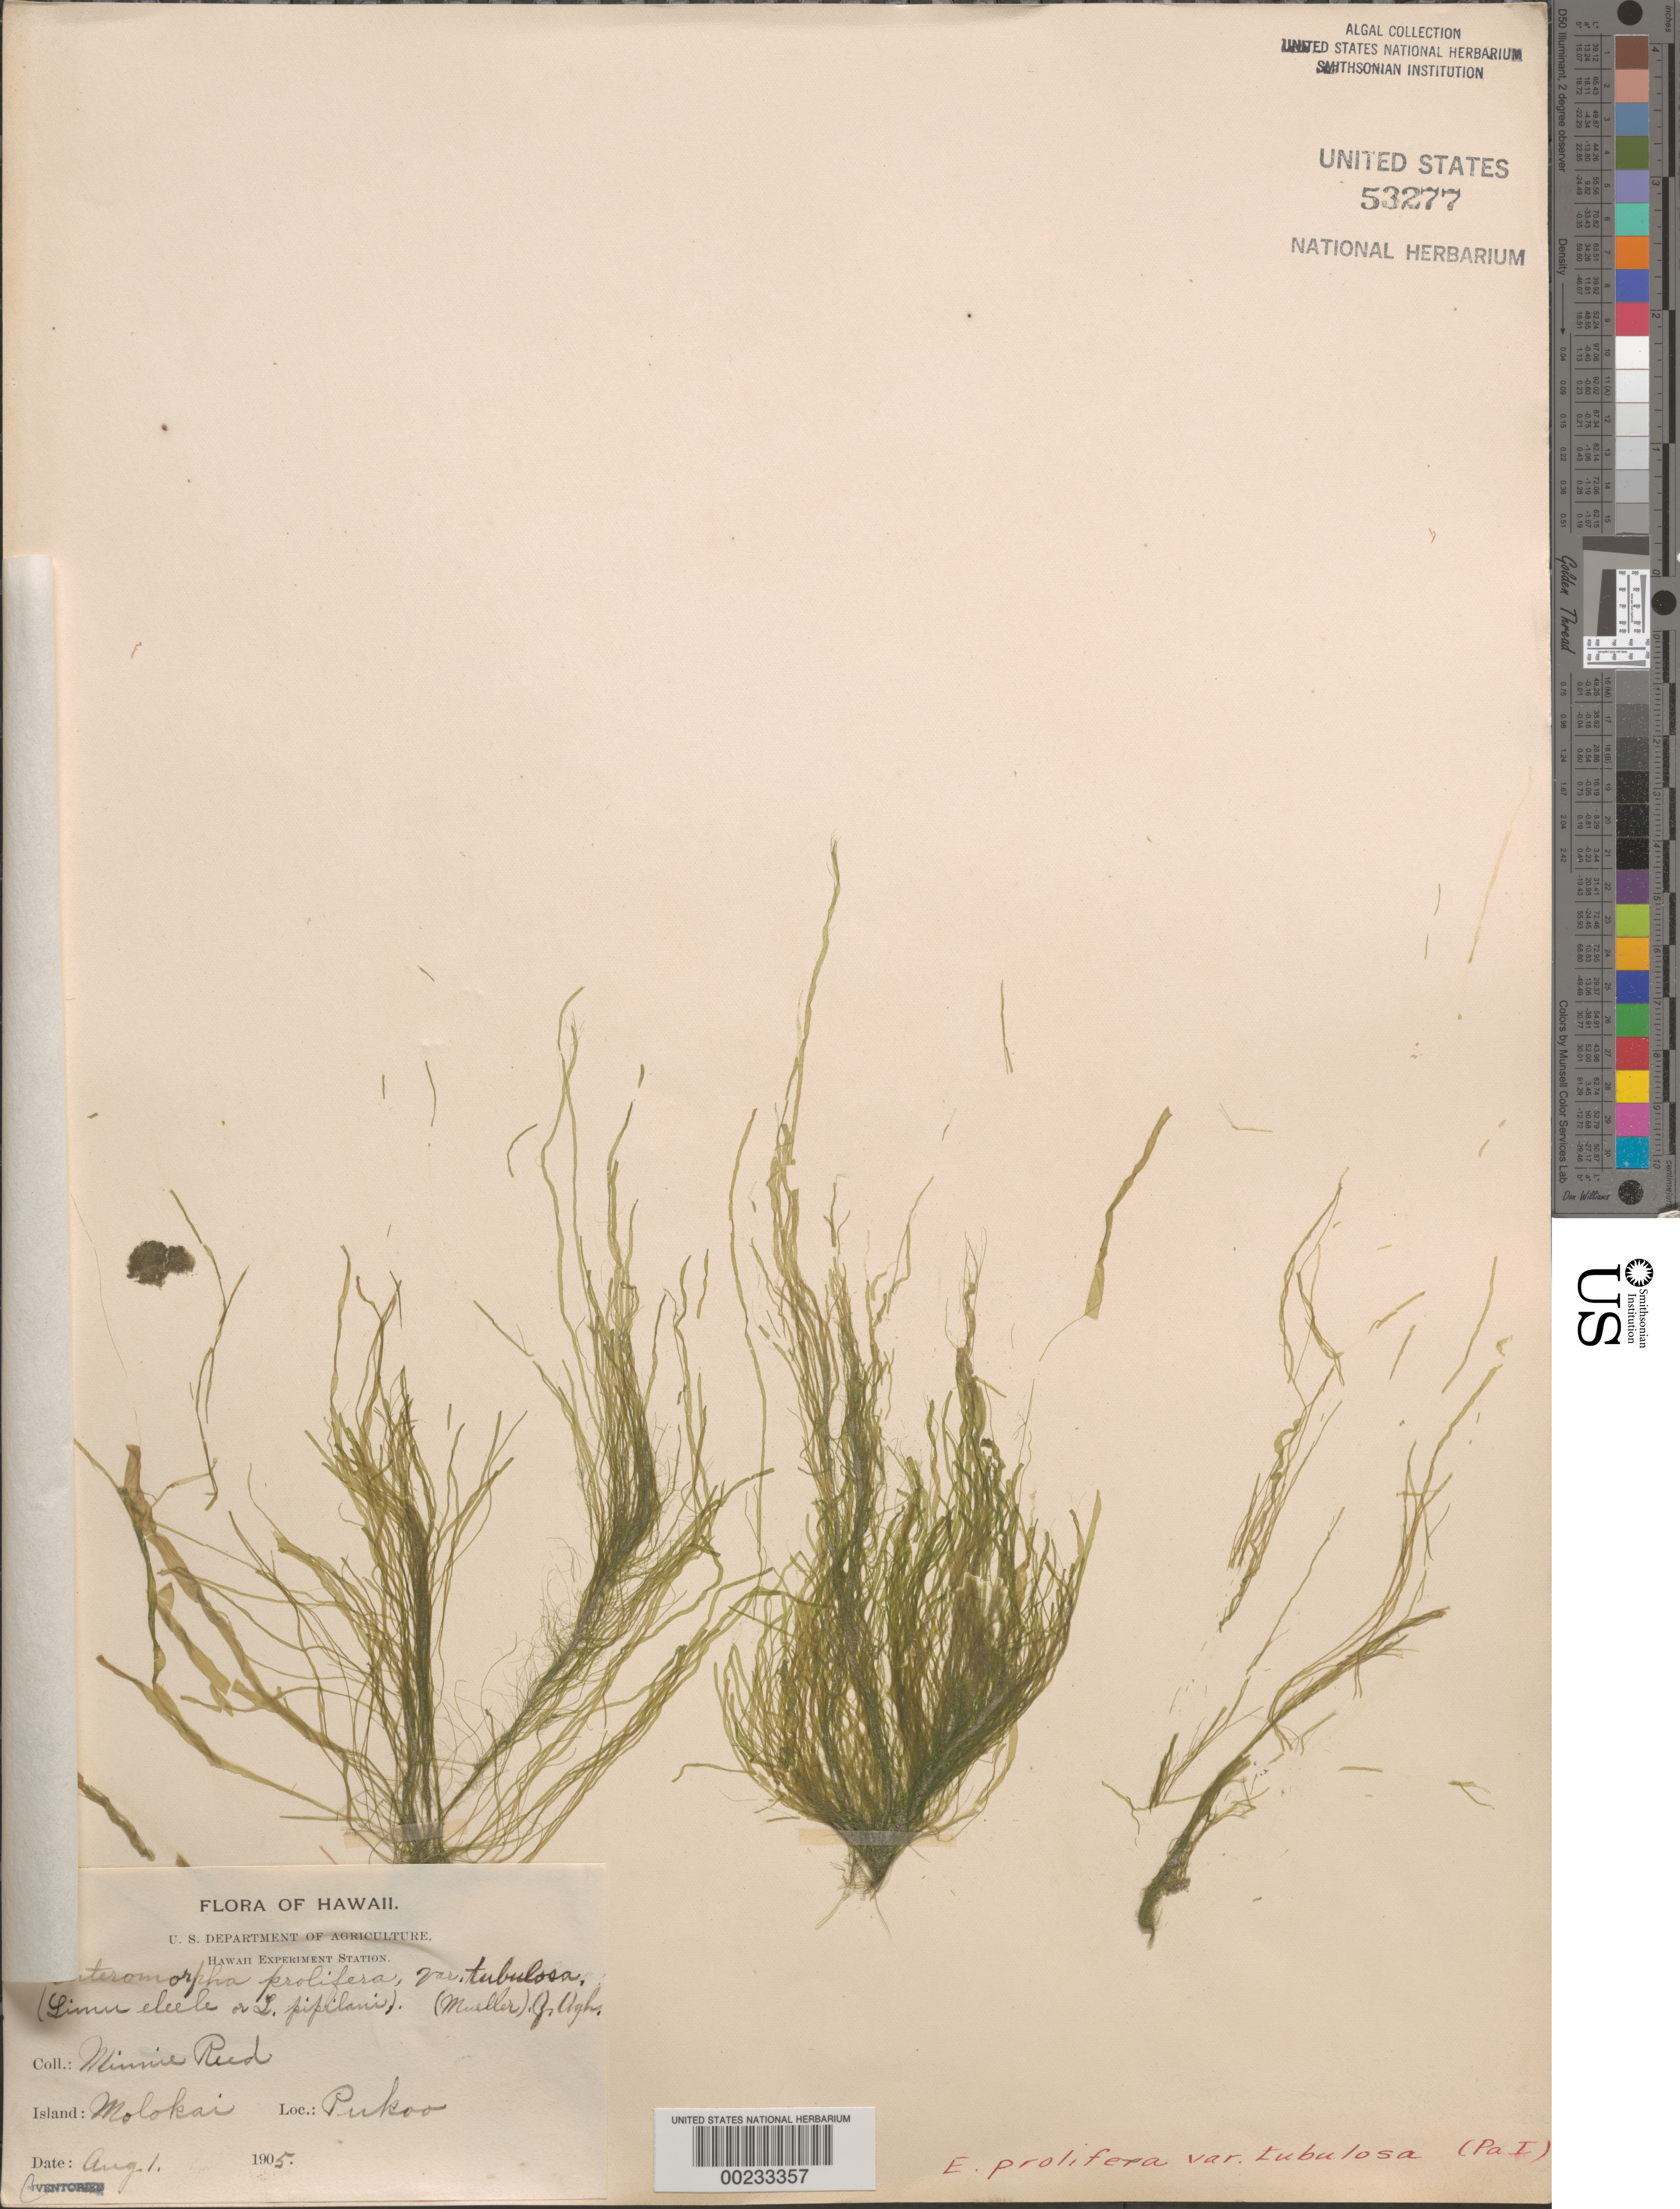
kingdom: Plantae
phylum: Chlorophyta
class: Ulvophyceae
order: Ulvales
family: Ulvaceae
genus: Ulva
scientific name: Ulva prolifera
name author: O.F. Müller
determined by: Algae name updating Project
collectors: M. Reed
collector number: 311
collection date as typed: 01 Aug 1905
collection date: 1905-08-01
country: United States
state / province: Hawaii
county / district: Maui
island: Moloka'i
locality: Pukoo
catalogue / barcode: US 53277